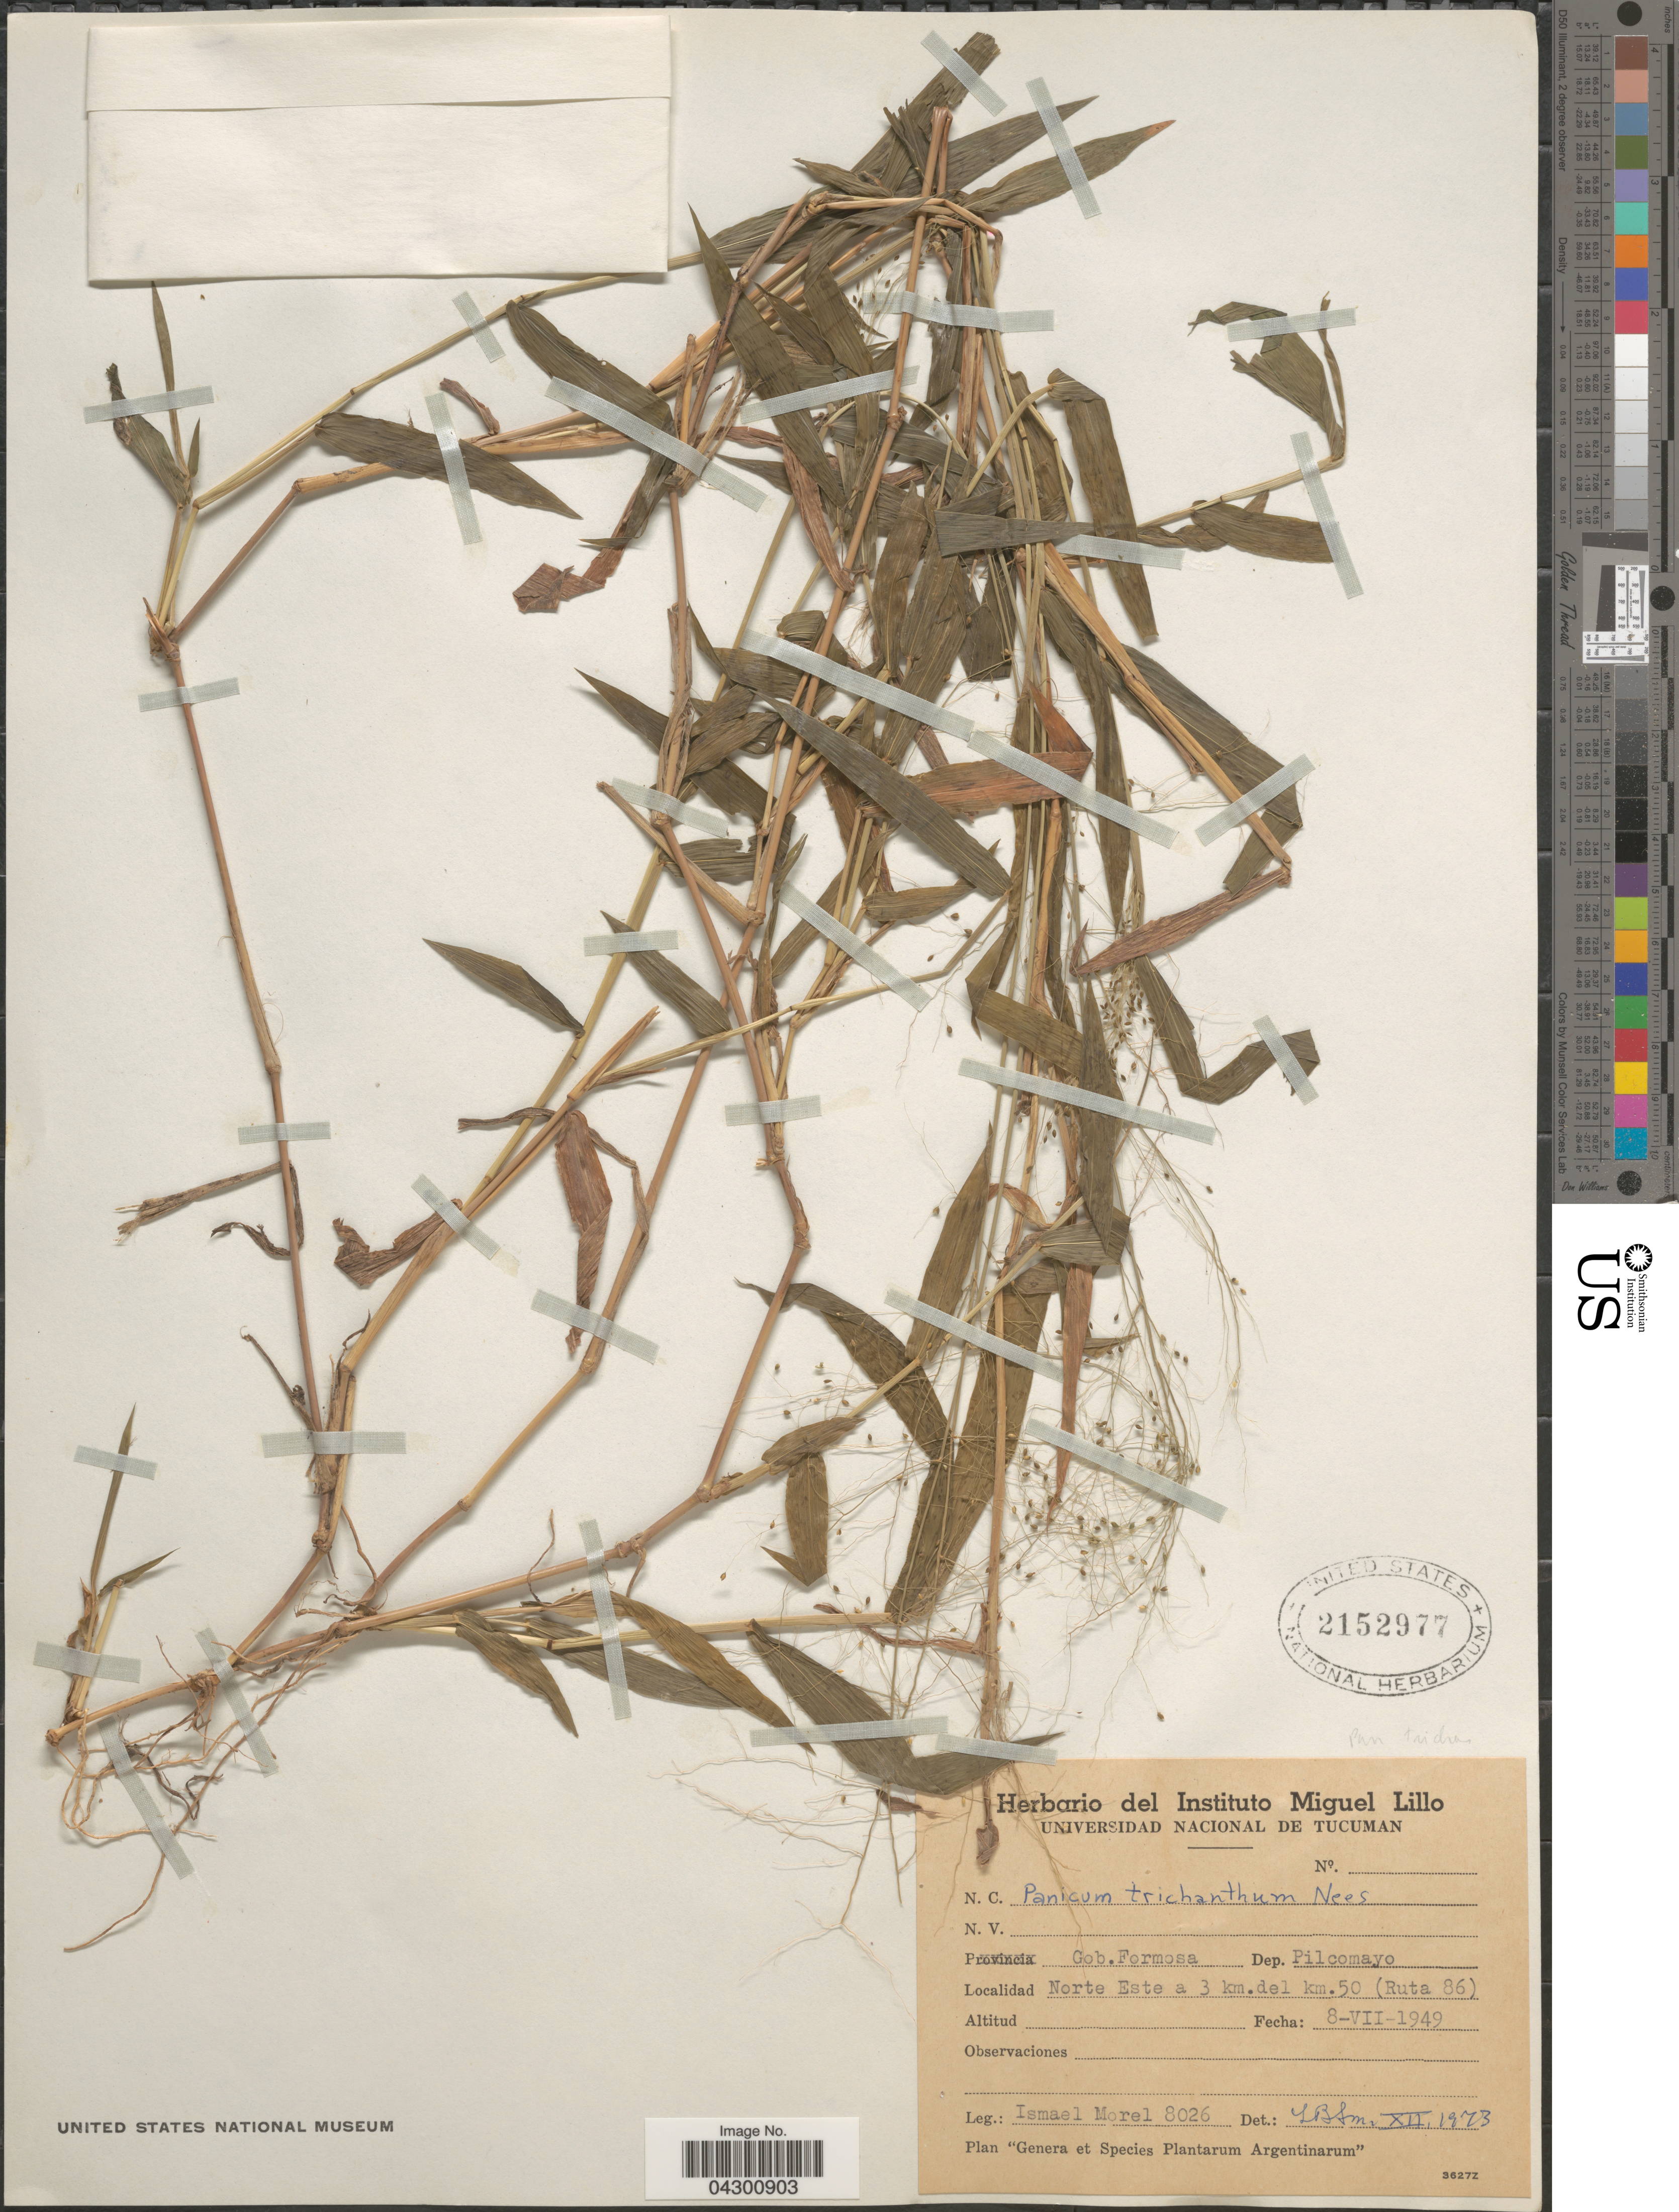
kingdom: Plantae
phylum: Tracheophyta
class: Liliopsida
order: Poales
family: Poaceae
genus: Panicum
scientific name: Panicum trichanthum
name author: Nees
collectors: I. Morel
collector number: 8026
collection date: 1949-07-08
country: Argentina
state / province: Formosa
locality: Gob. Formosa. Dep. Pilcomayo. Norte Este a 3 km. del km. 50 (Ruta 86).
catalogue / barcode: US 2152977